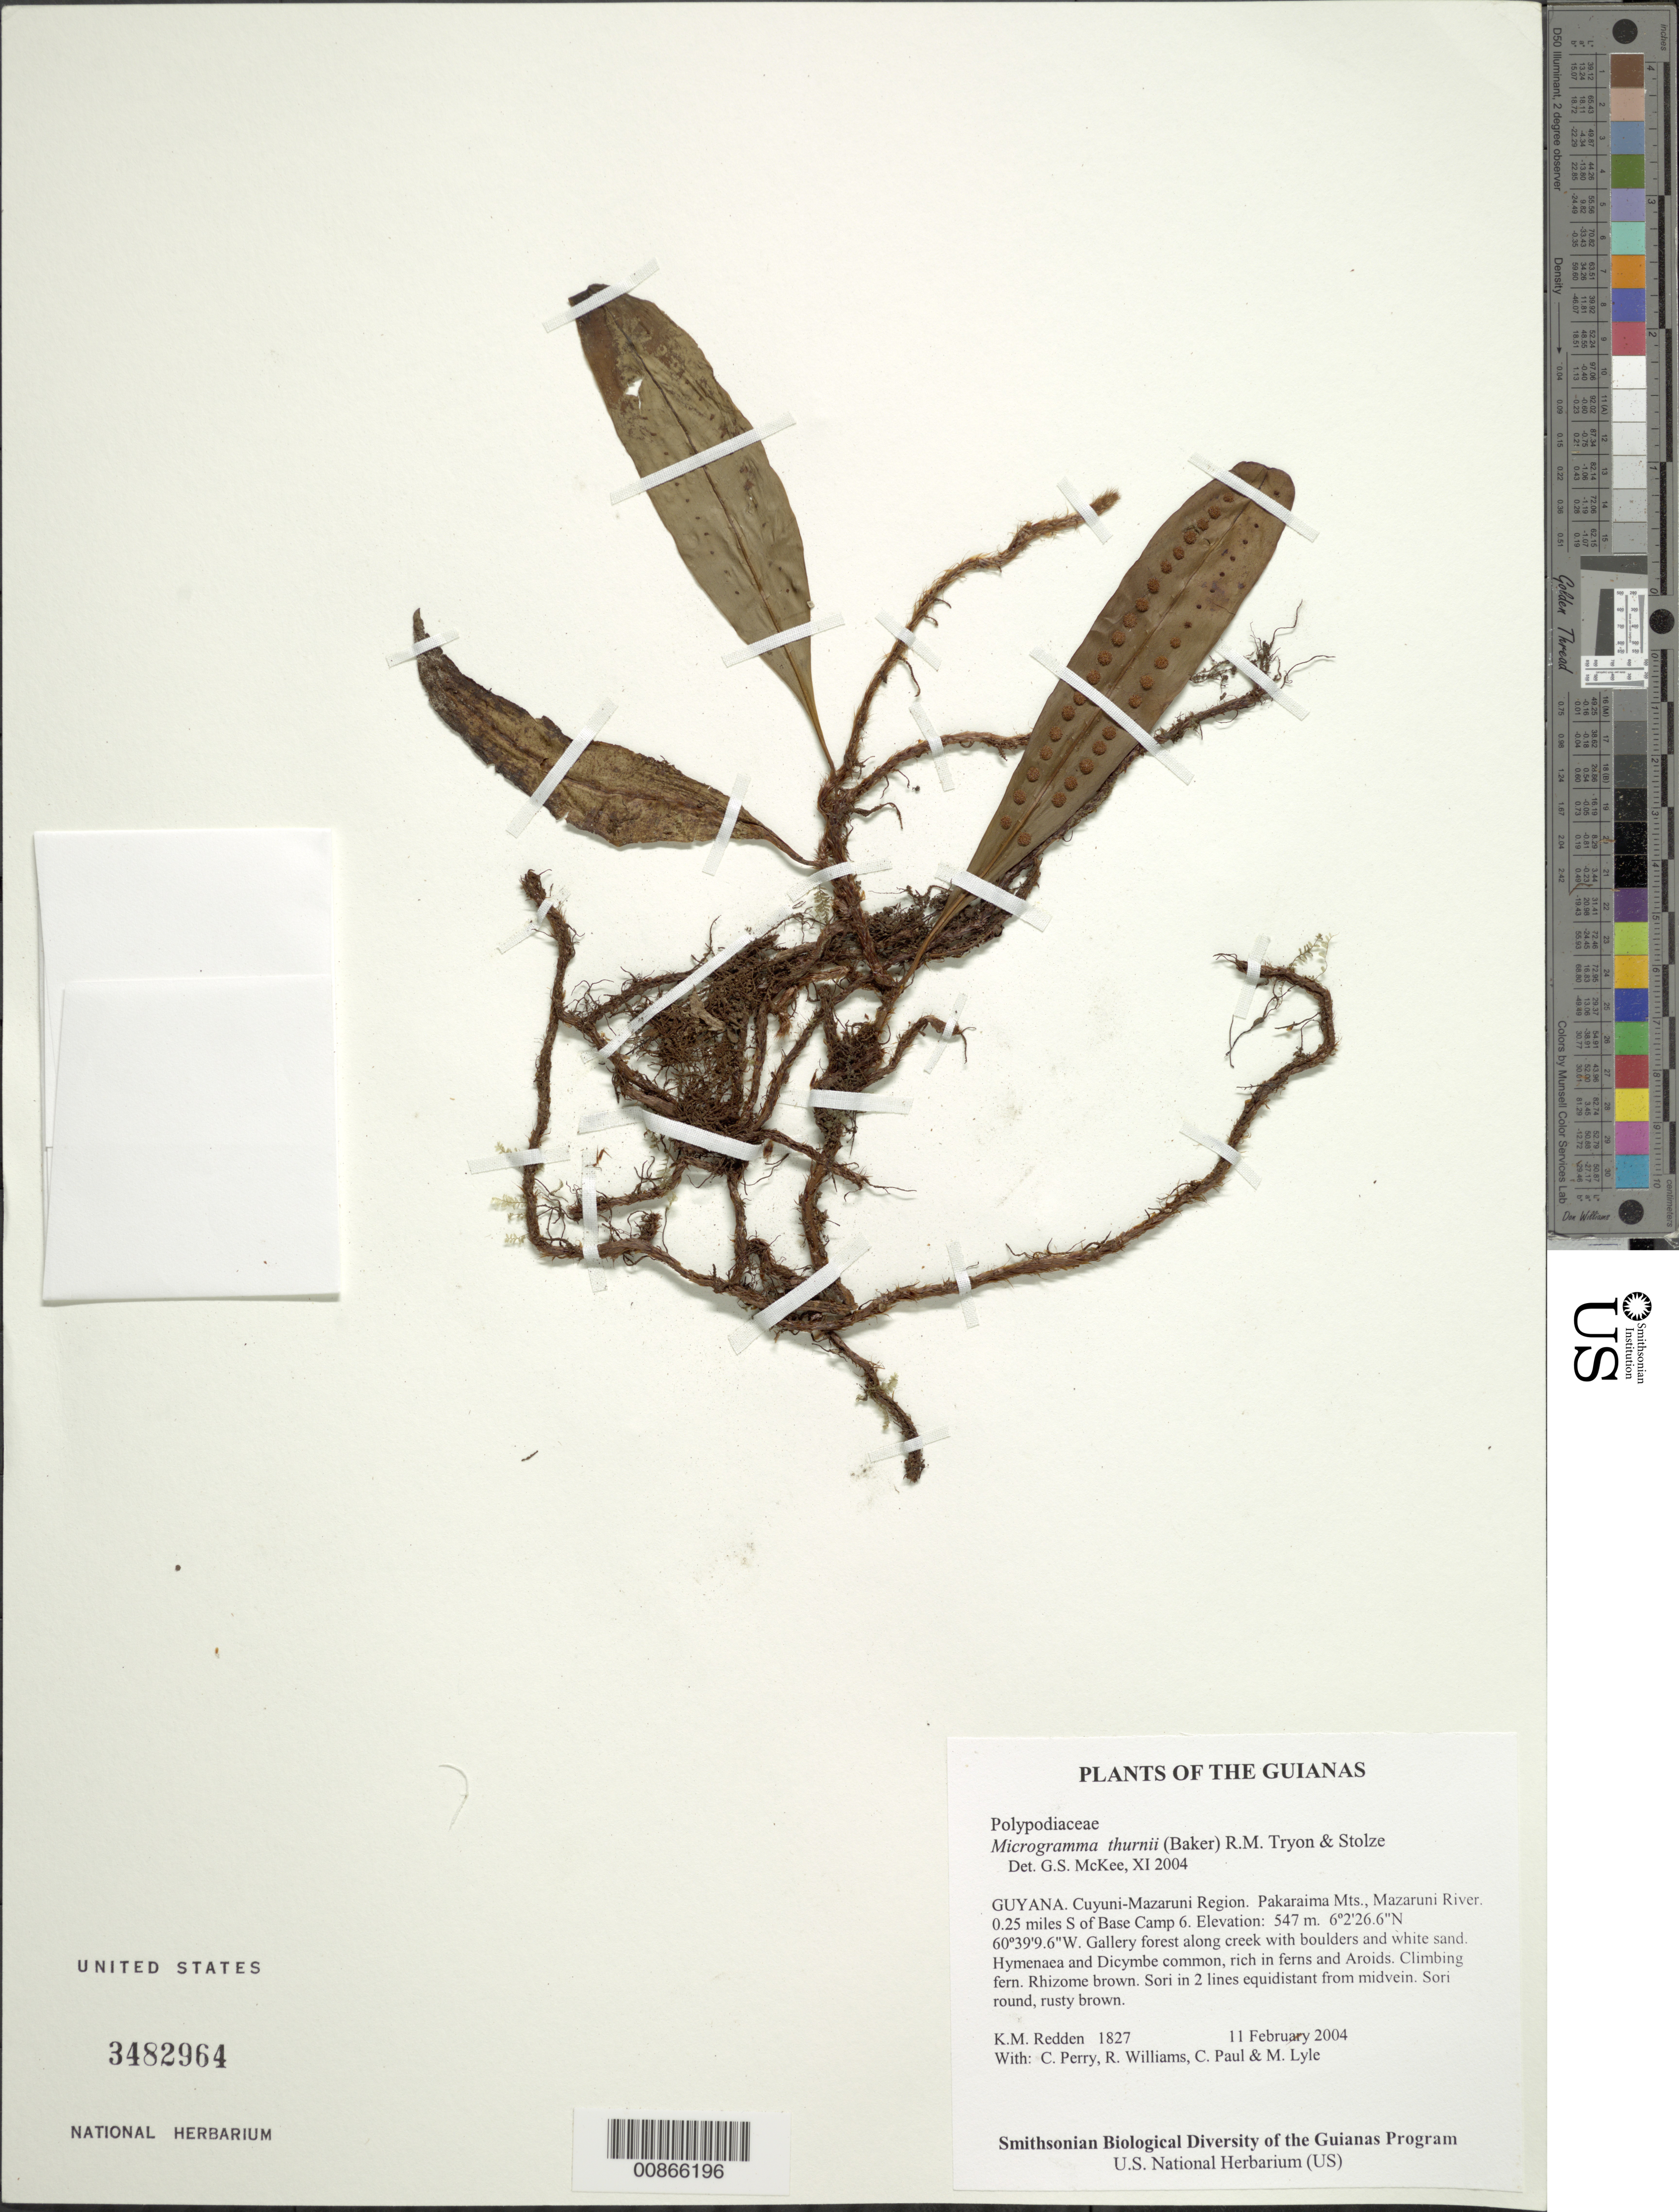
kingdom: Plantae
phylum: Tracheophyta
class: Polypodiopsida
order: Polypodiales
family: Polypodiaceae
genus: Microgramma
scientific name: Microgramma thurnii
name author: (Baker) R.M. Tryon & Stolze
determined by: McKee, G. S., (US), NMNH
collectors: K. M. Redden, C. Perry, R. Williams, C. Paul & M. Lyle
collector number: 1827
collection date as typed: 11 February 2004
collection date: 2004-02-11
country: Guyana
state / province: Cuyuni-Mazaruni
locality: Pakaraima Mts., Mazaruni River. 0.25 miles S of Base Camp 6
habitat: Gallery forest along creek with boulders and white sand. Hymenaea and Dicymbe common, rich in ferns and aroids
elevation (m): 547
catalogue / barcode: US 3482964